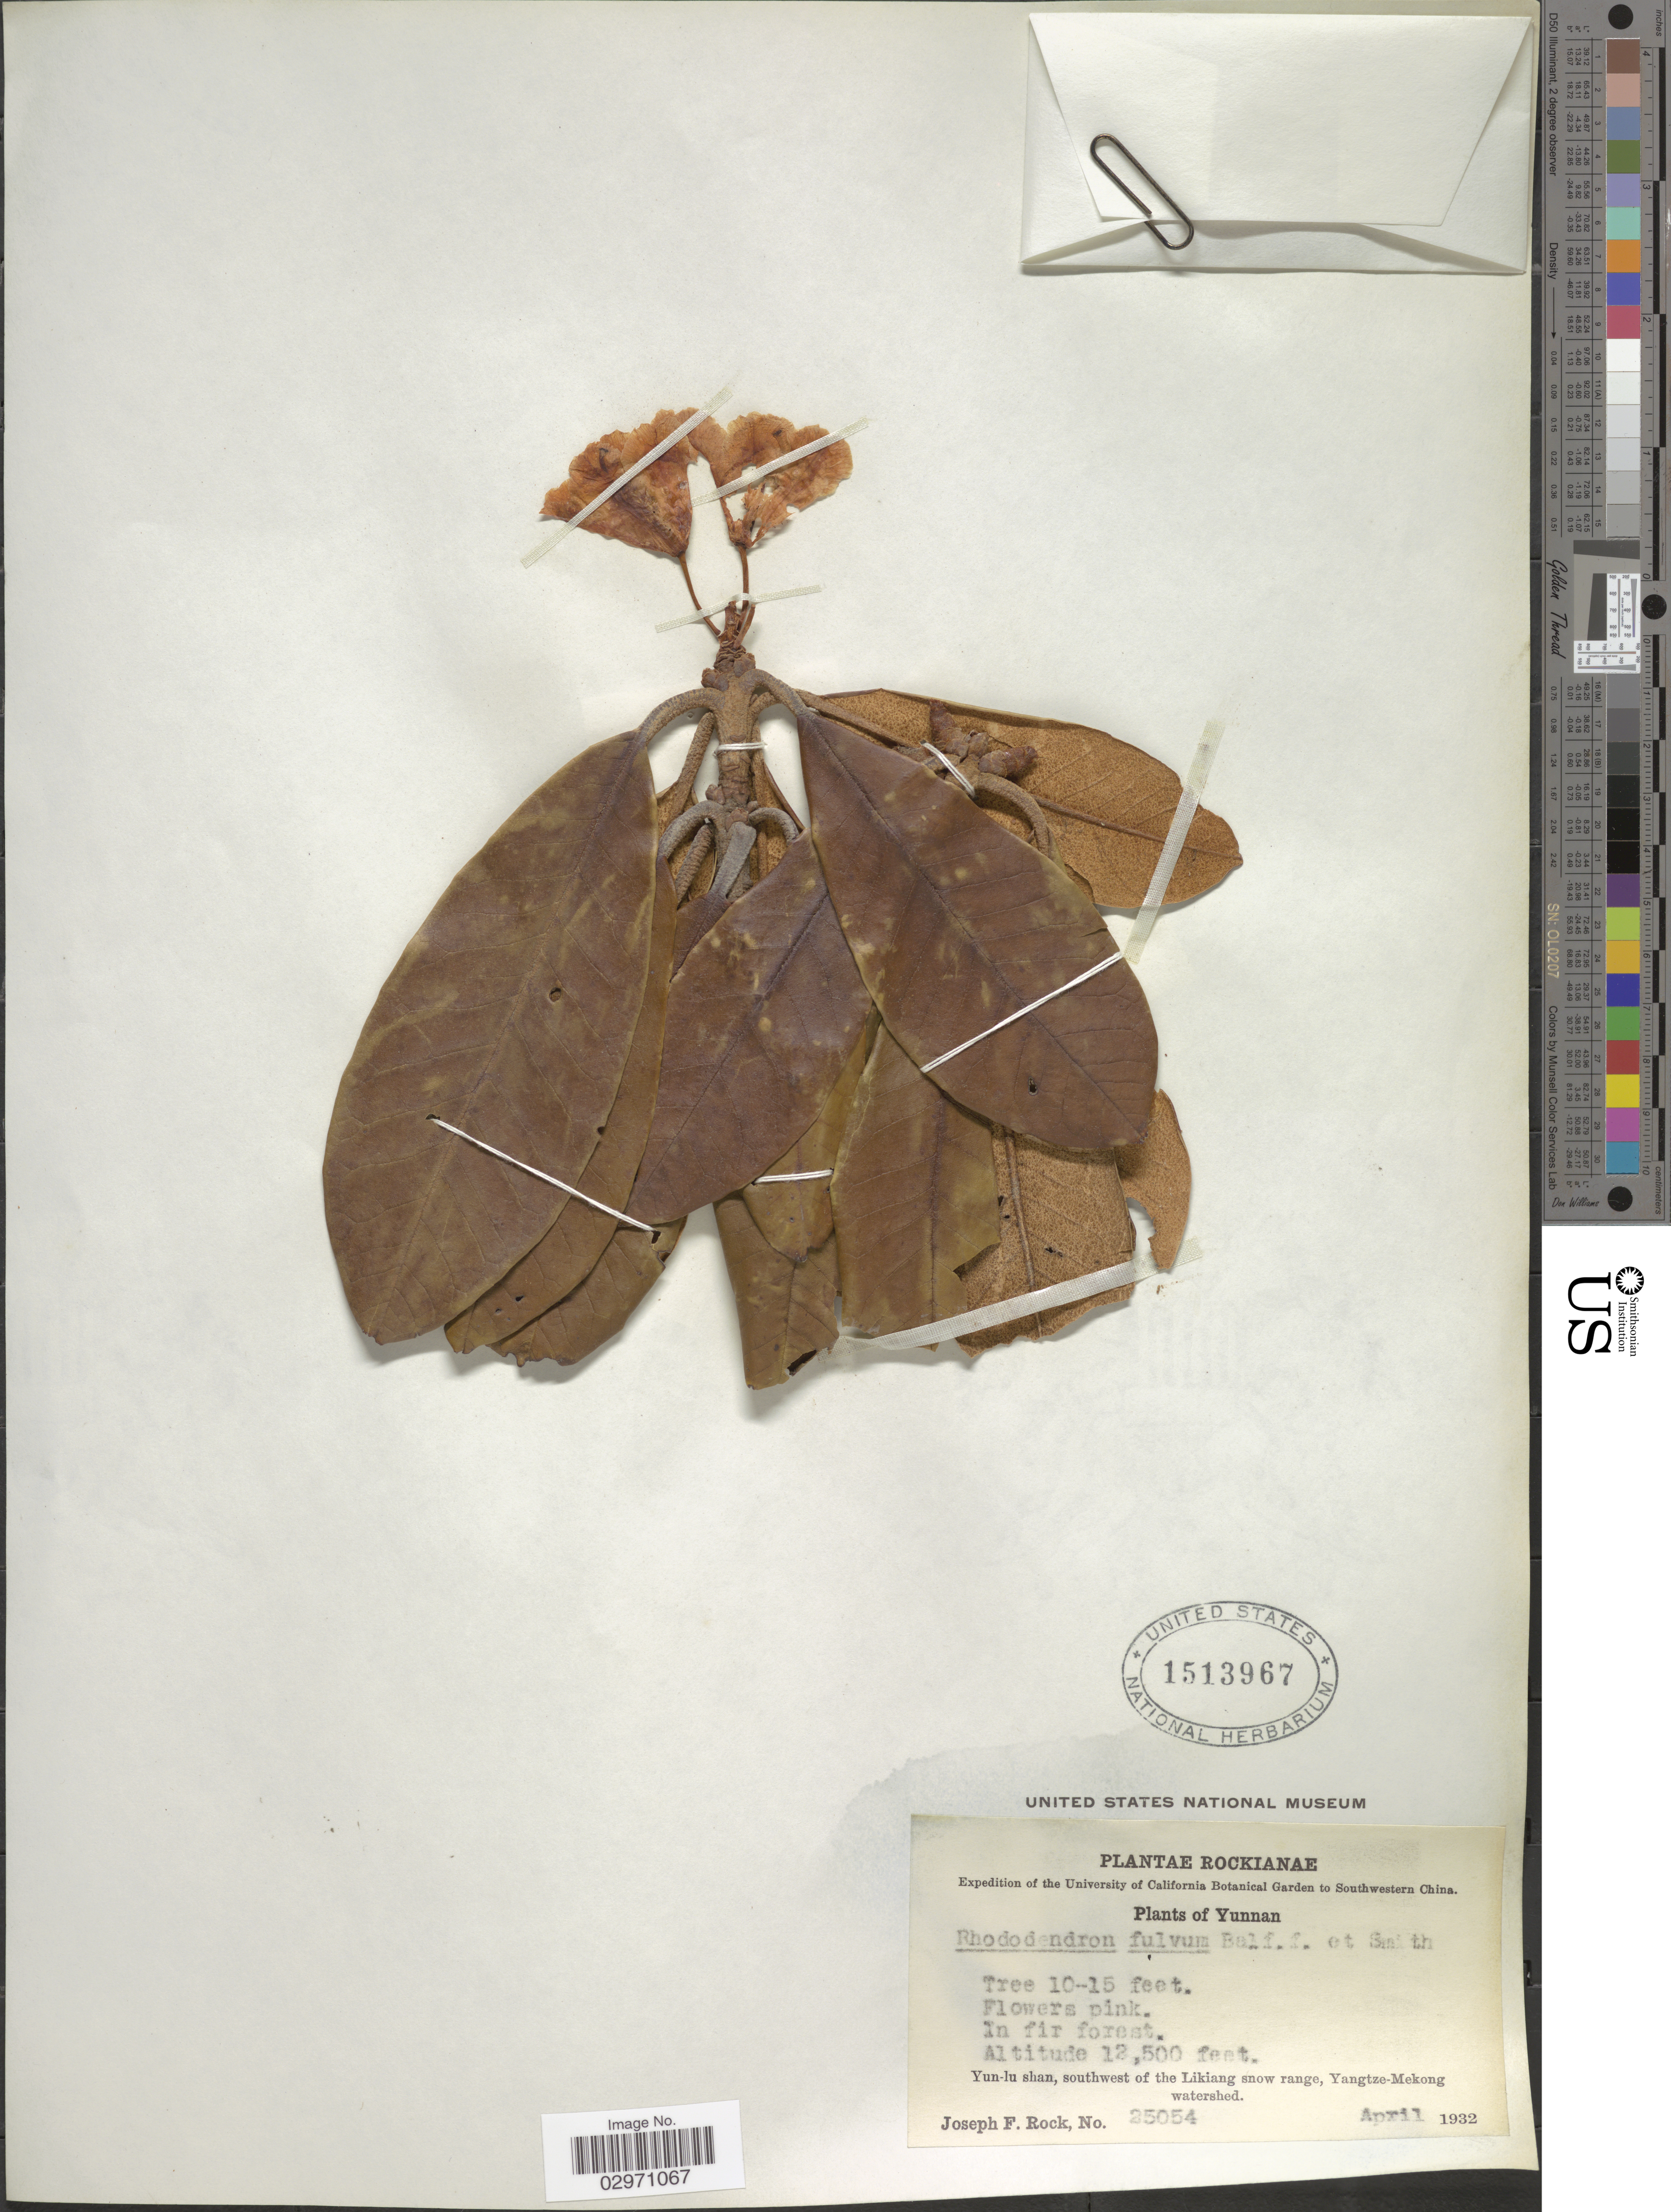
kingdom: Plantae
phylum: Tracheophyta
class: Magnoliopsida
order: Ericales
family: Ericaceae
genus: Rhododendron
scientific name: Rhododendron fulvum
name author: Balf. f. & W.W. Sm.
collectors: J. F. Rock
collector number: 25054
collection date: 1932-04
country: China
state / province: Yunnan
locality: Southwestern China. Yun-lu shan, southwestern of the Likiang snow range, Yangtze-Mekong watershed.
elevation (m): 3810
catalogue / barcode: US 1513967